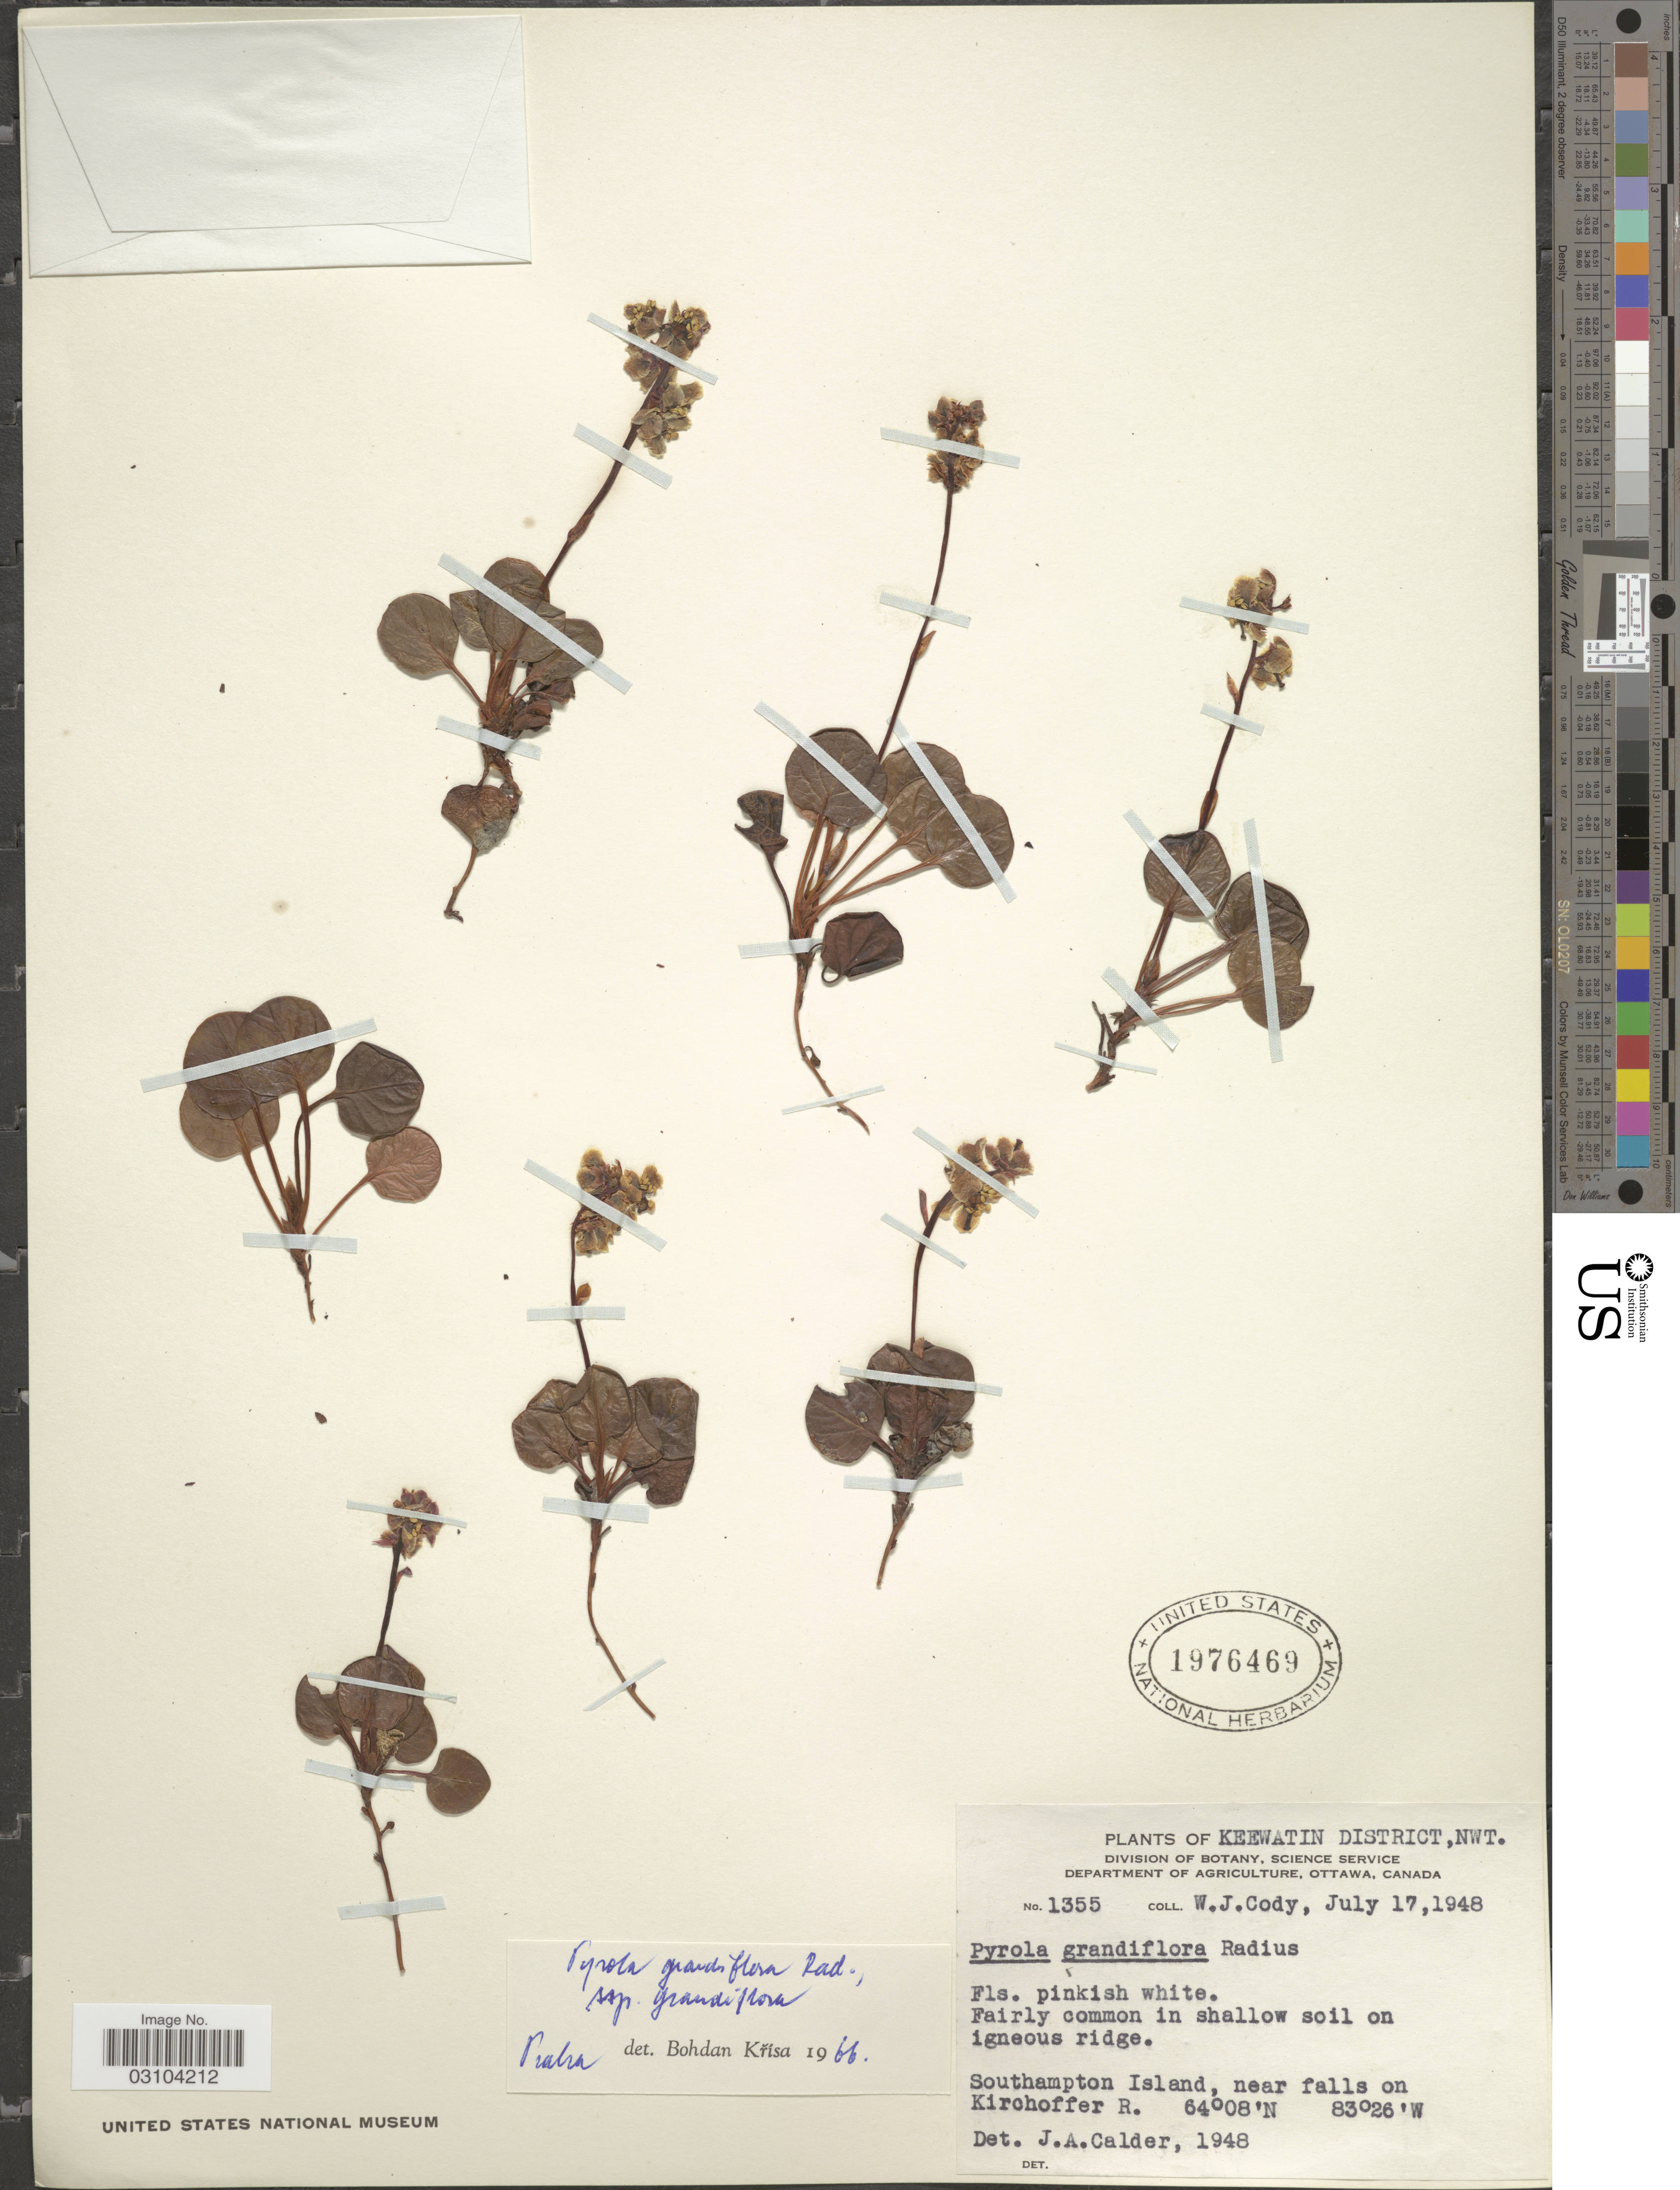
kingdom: Plantae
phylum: Tracheophyta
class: Magnoliopsida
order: Ericales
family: Ericaceae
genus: Pyrola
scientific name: Pyrola grandiflora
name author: Radius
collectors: W. Cody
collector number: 1355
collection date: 1948-07-17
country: Canada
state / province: Northwest Territories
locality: Keewatin District. Southampton Island, near falls on Kirchoffer R.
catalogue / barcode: US 1976469